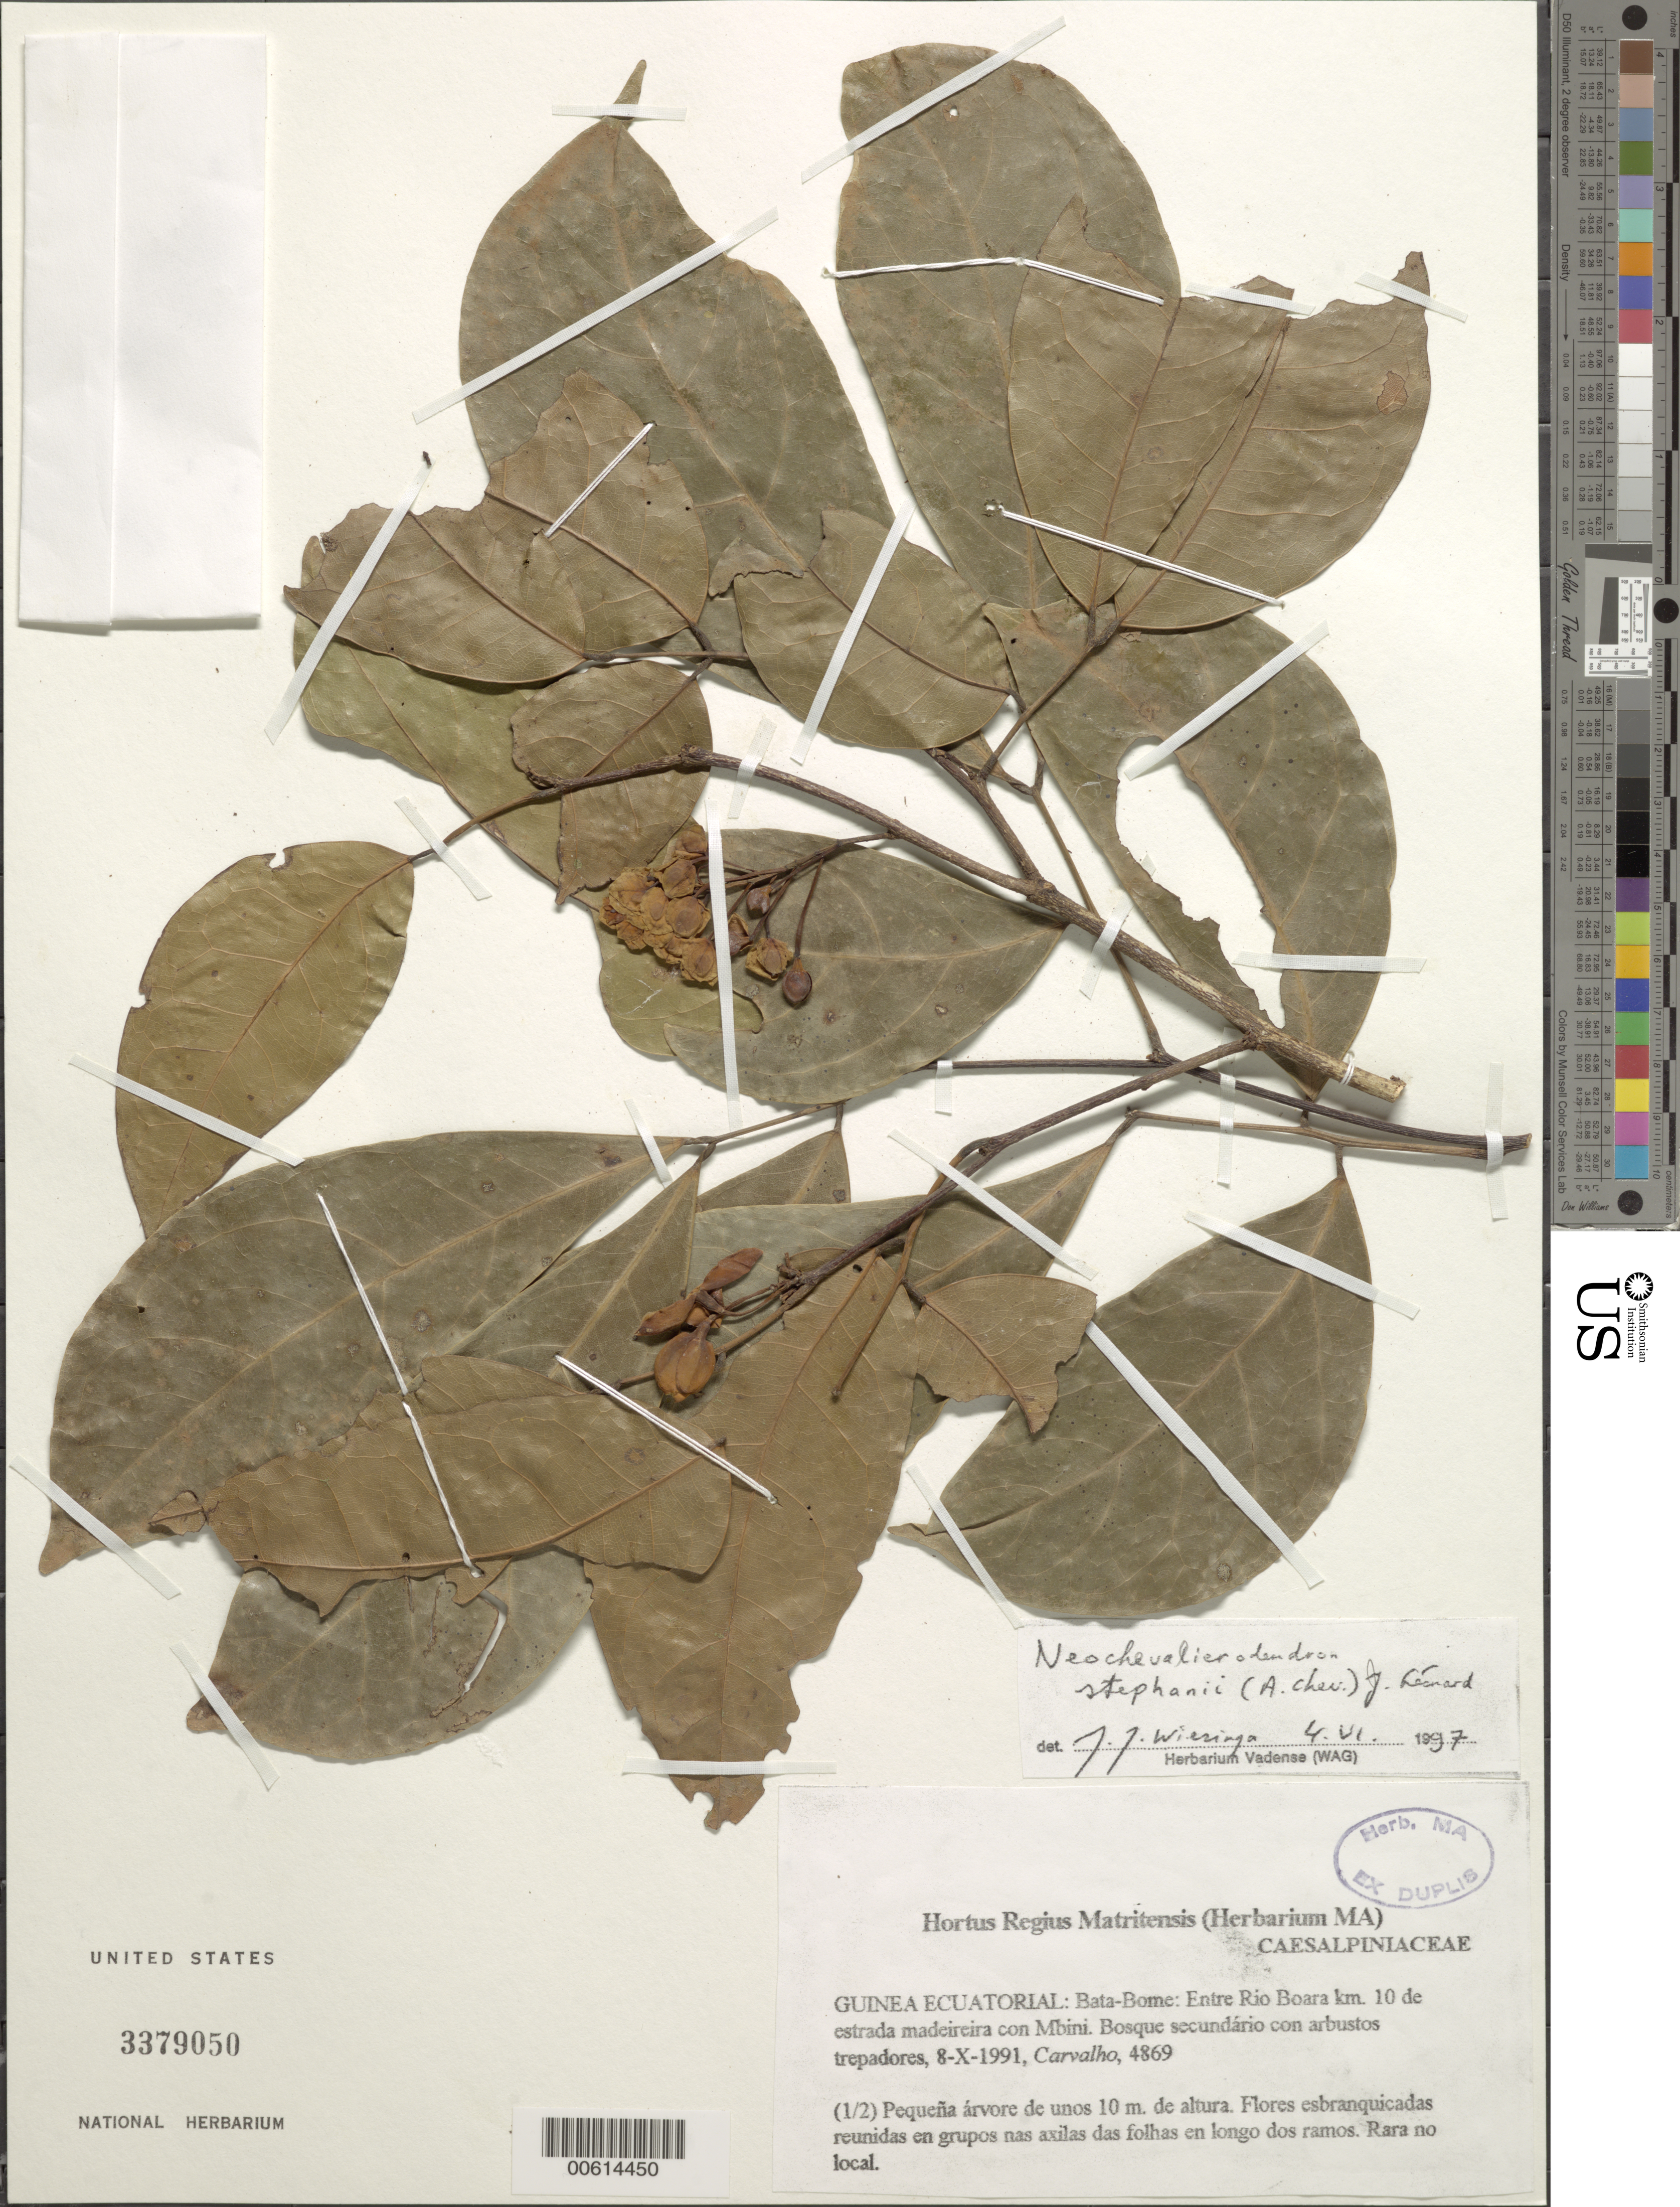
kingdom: Plantae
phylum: Tracheophyta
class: Magnoliopsida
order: Fabales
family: Fabaceae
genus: Neochevalierodendron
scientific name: Neochevalierodendron stephanii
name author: (A. Chev.) J. Léonard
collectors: Carvalho, --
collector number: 4869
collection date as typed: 08 Oct 1991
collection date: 1991-10-08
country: Equatorial Guinea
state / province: Litoral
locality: Bata-Bome, between Rio Boara and Mbini. [former Province of Río Muni (Mbini).]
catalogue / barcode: US 3379050